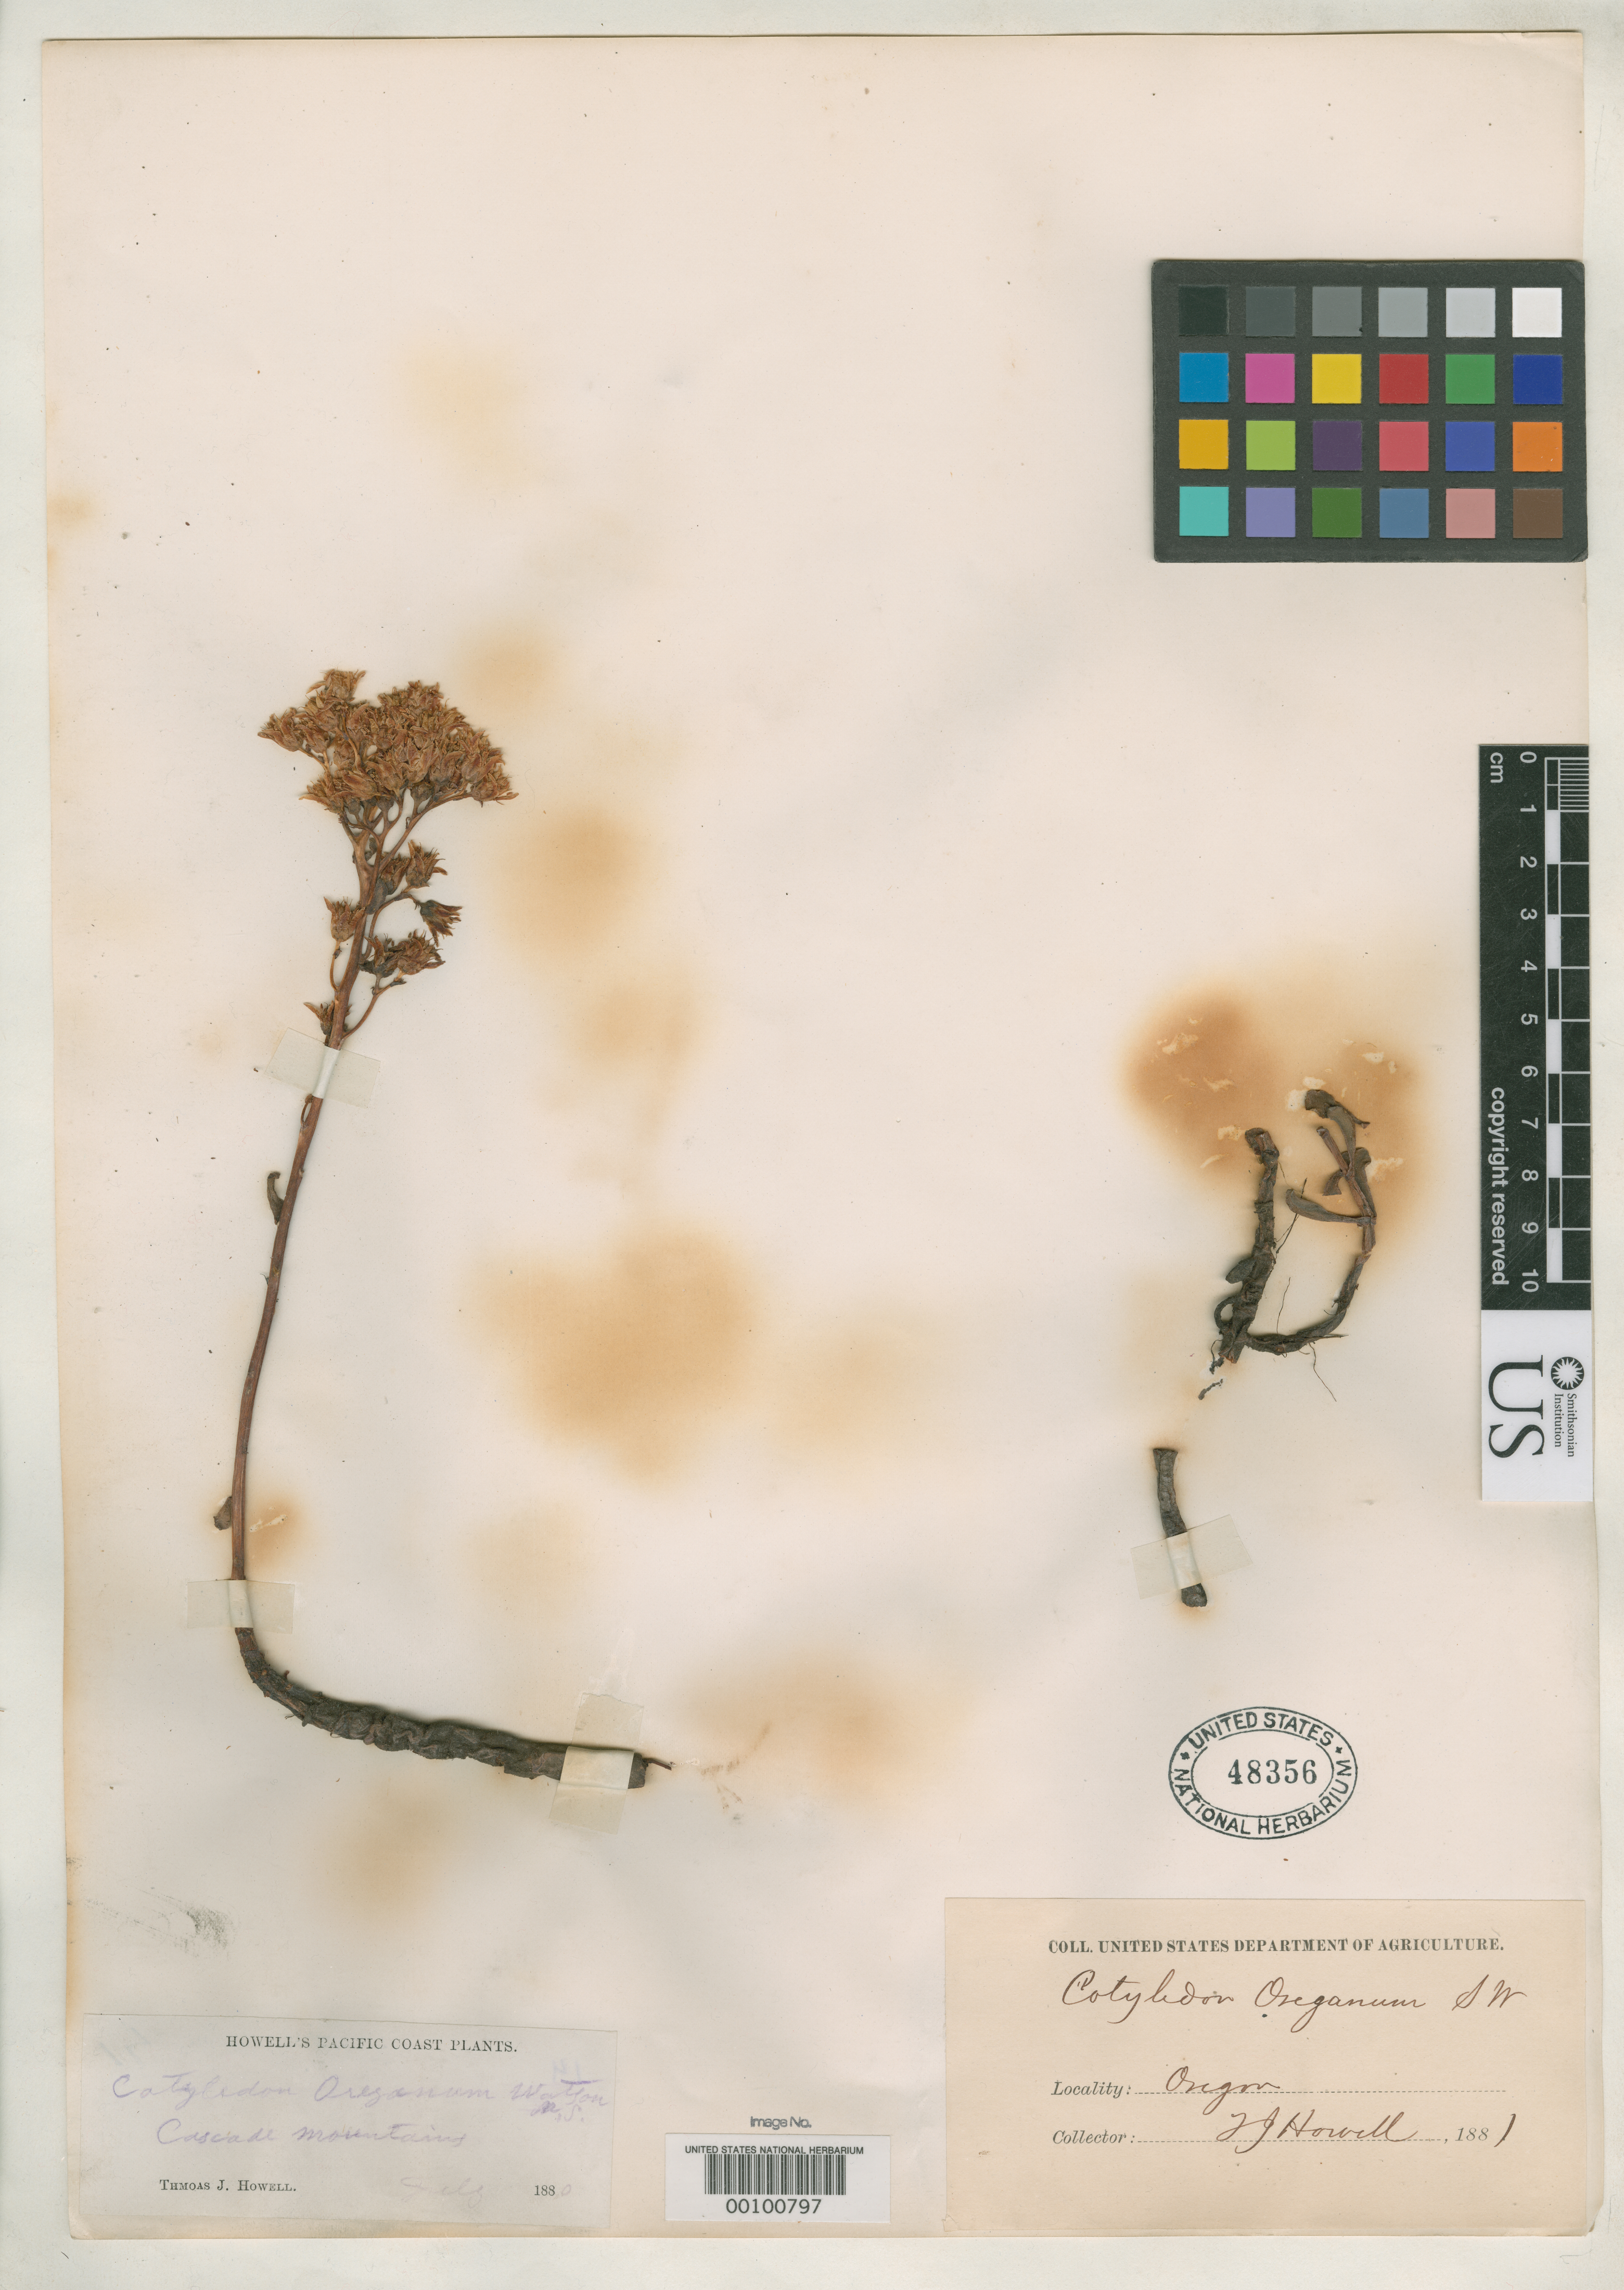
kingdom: Plantae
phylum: Tracheophyta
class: Magnoliopsida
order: Saxifragales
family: Crassulaceae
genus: Cotyledon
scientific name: Cotyledon oregonensis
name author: S. Watson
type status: Type Collection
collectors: T. J. Howell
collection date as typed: Jul 1880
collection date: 1880-07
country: United States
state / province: Oregon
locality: Cascade Mountains.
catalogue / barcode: US 48356